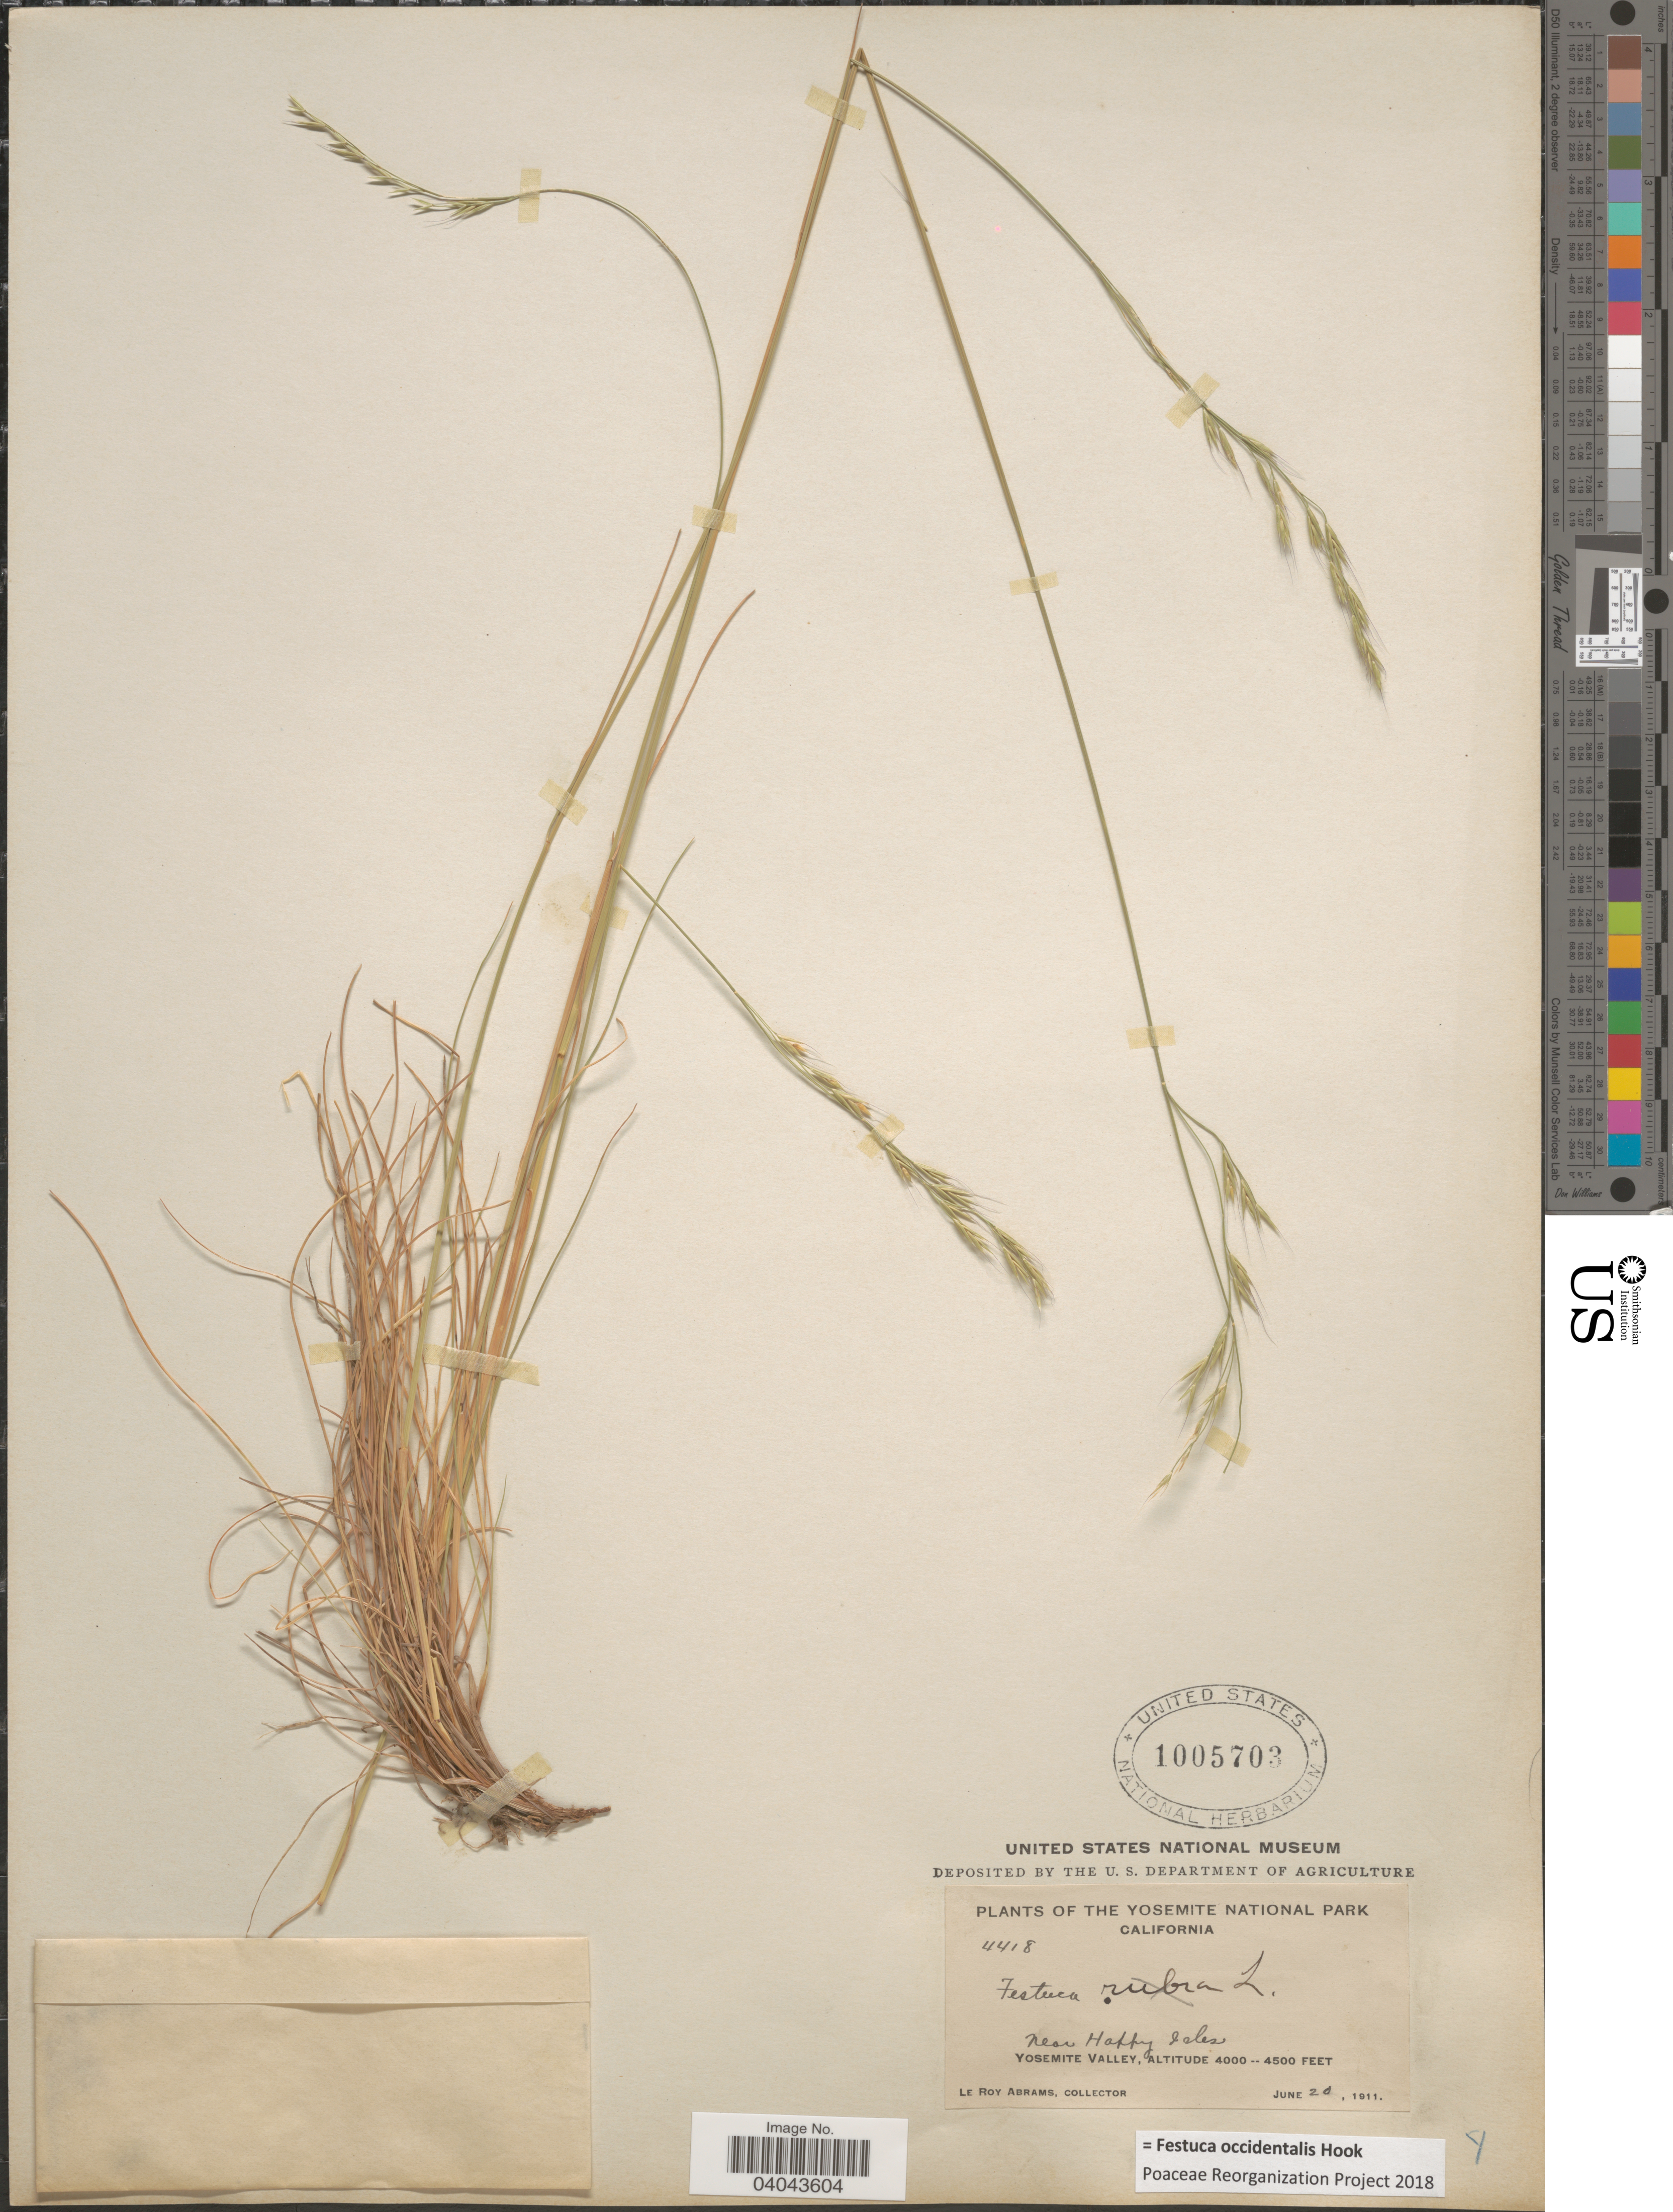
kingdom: Plantae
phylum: Tracheophyta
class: Liliopsida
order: Poales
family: Poaceae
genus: Festuca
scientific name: Festuca occidentalis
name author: Hook.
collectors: L. Abrams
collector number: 4418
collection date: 1911-06-20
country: United States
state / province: California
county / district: Mariposa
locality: Yosemite National Park. Near Happy Isles. Yosemite Valley.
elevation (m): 1219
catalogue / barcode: US 1005703